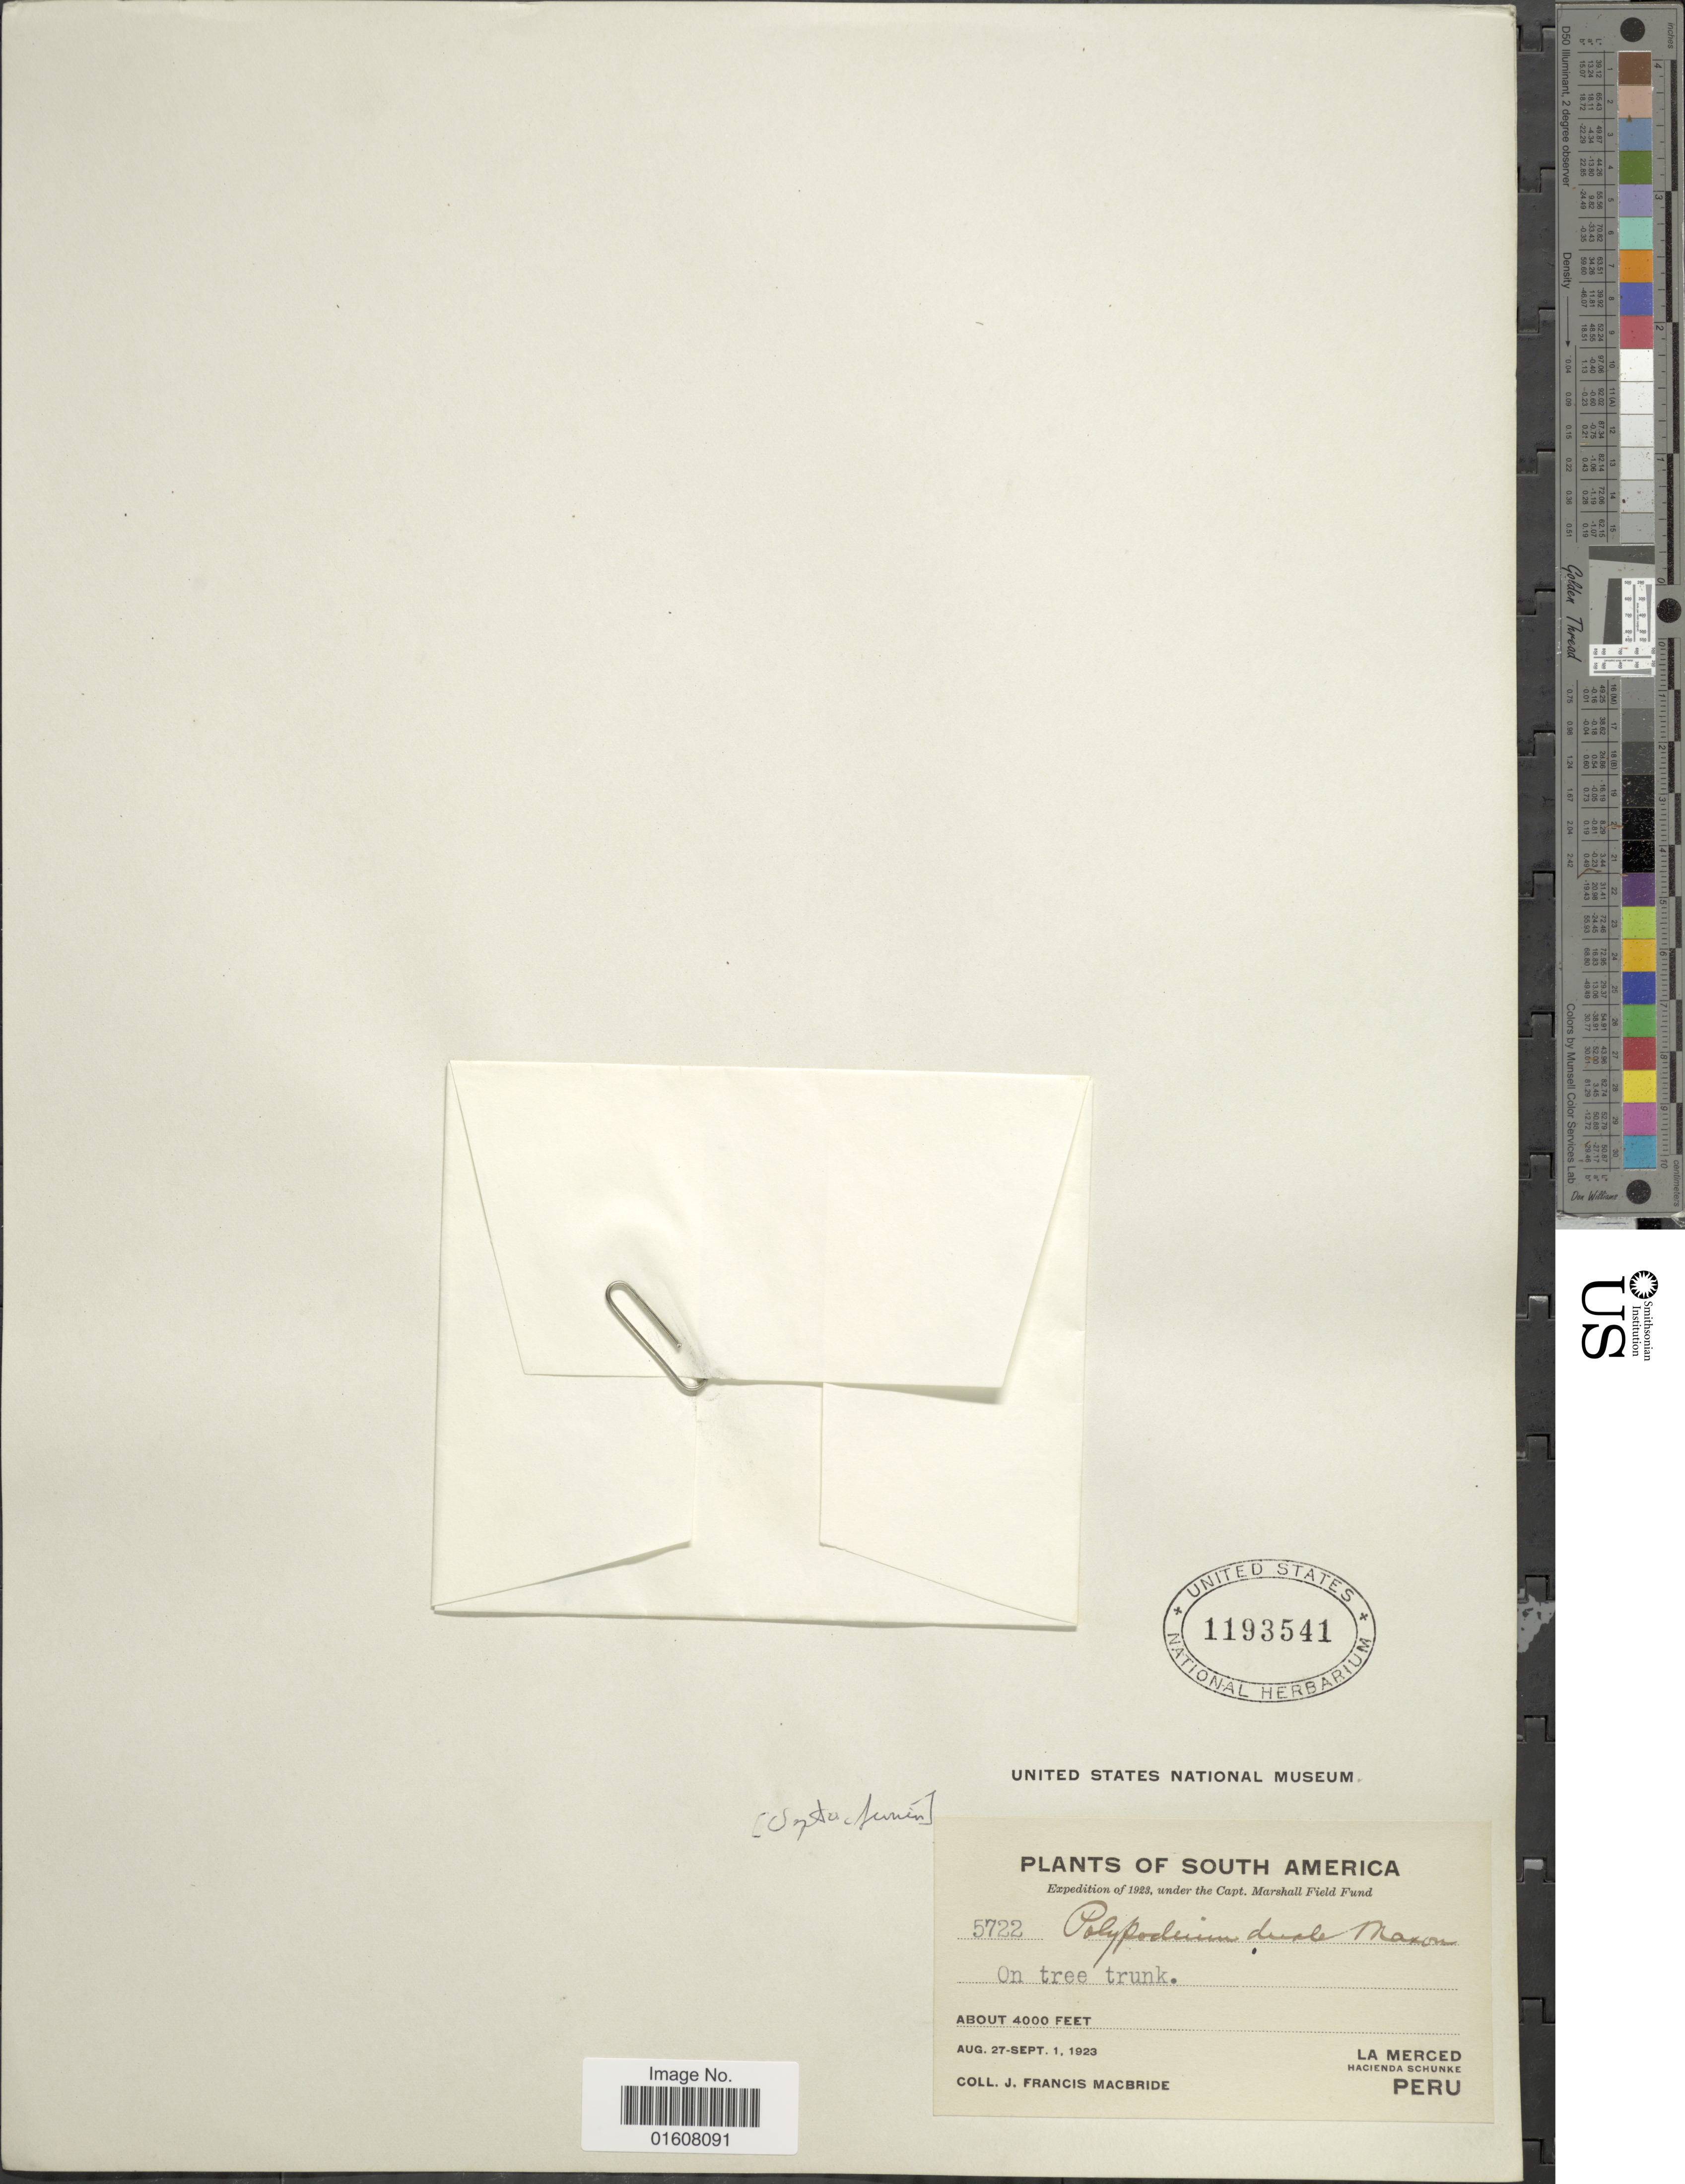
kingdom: Plantae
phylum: Tracheophyta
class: Polypodiopsida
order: Polypodiales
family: Polypodiaceae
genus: Cochlidium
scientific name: Cochlidium serrulatum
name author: (Sw.) L.E. Bishop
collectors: J. F. Macbride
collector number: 5722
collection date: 1923-08-27/1923-09-01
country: Peru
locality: La Merced. Hacienda Schunke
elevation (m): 1219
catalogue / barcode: US 1193541